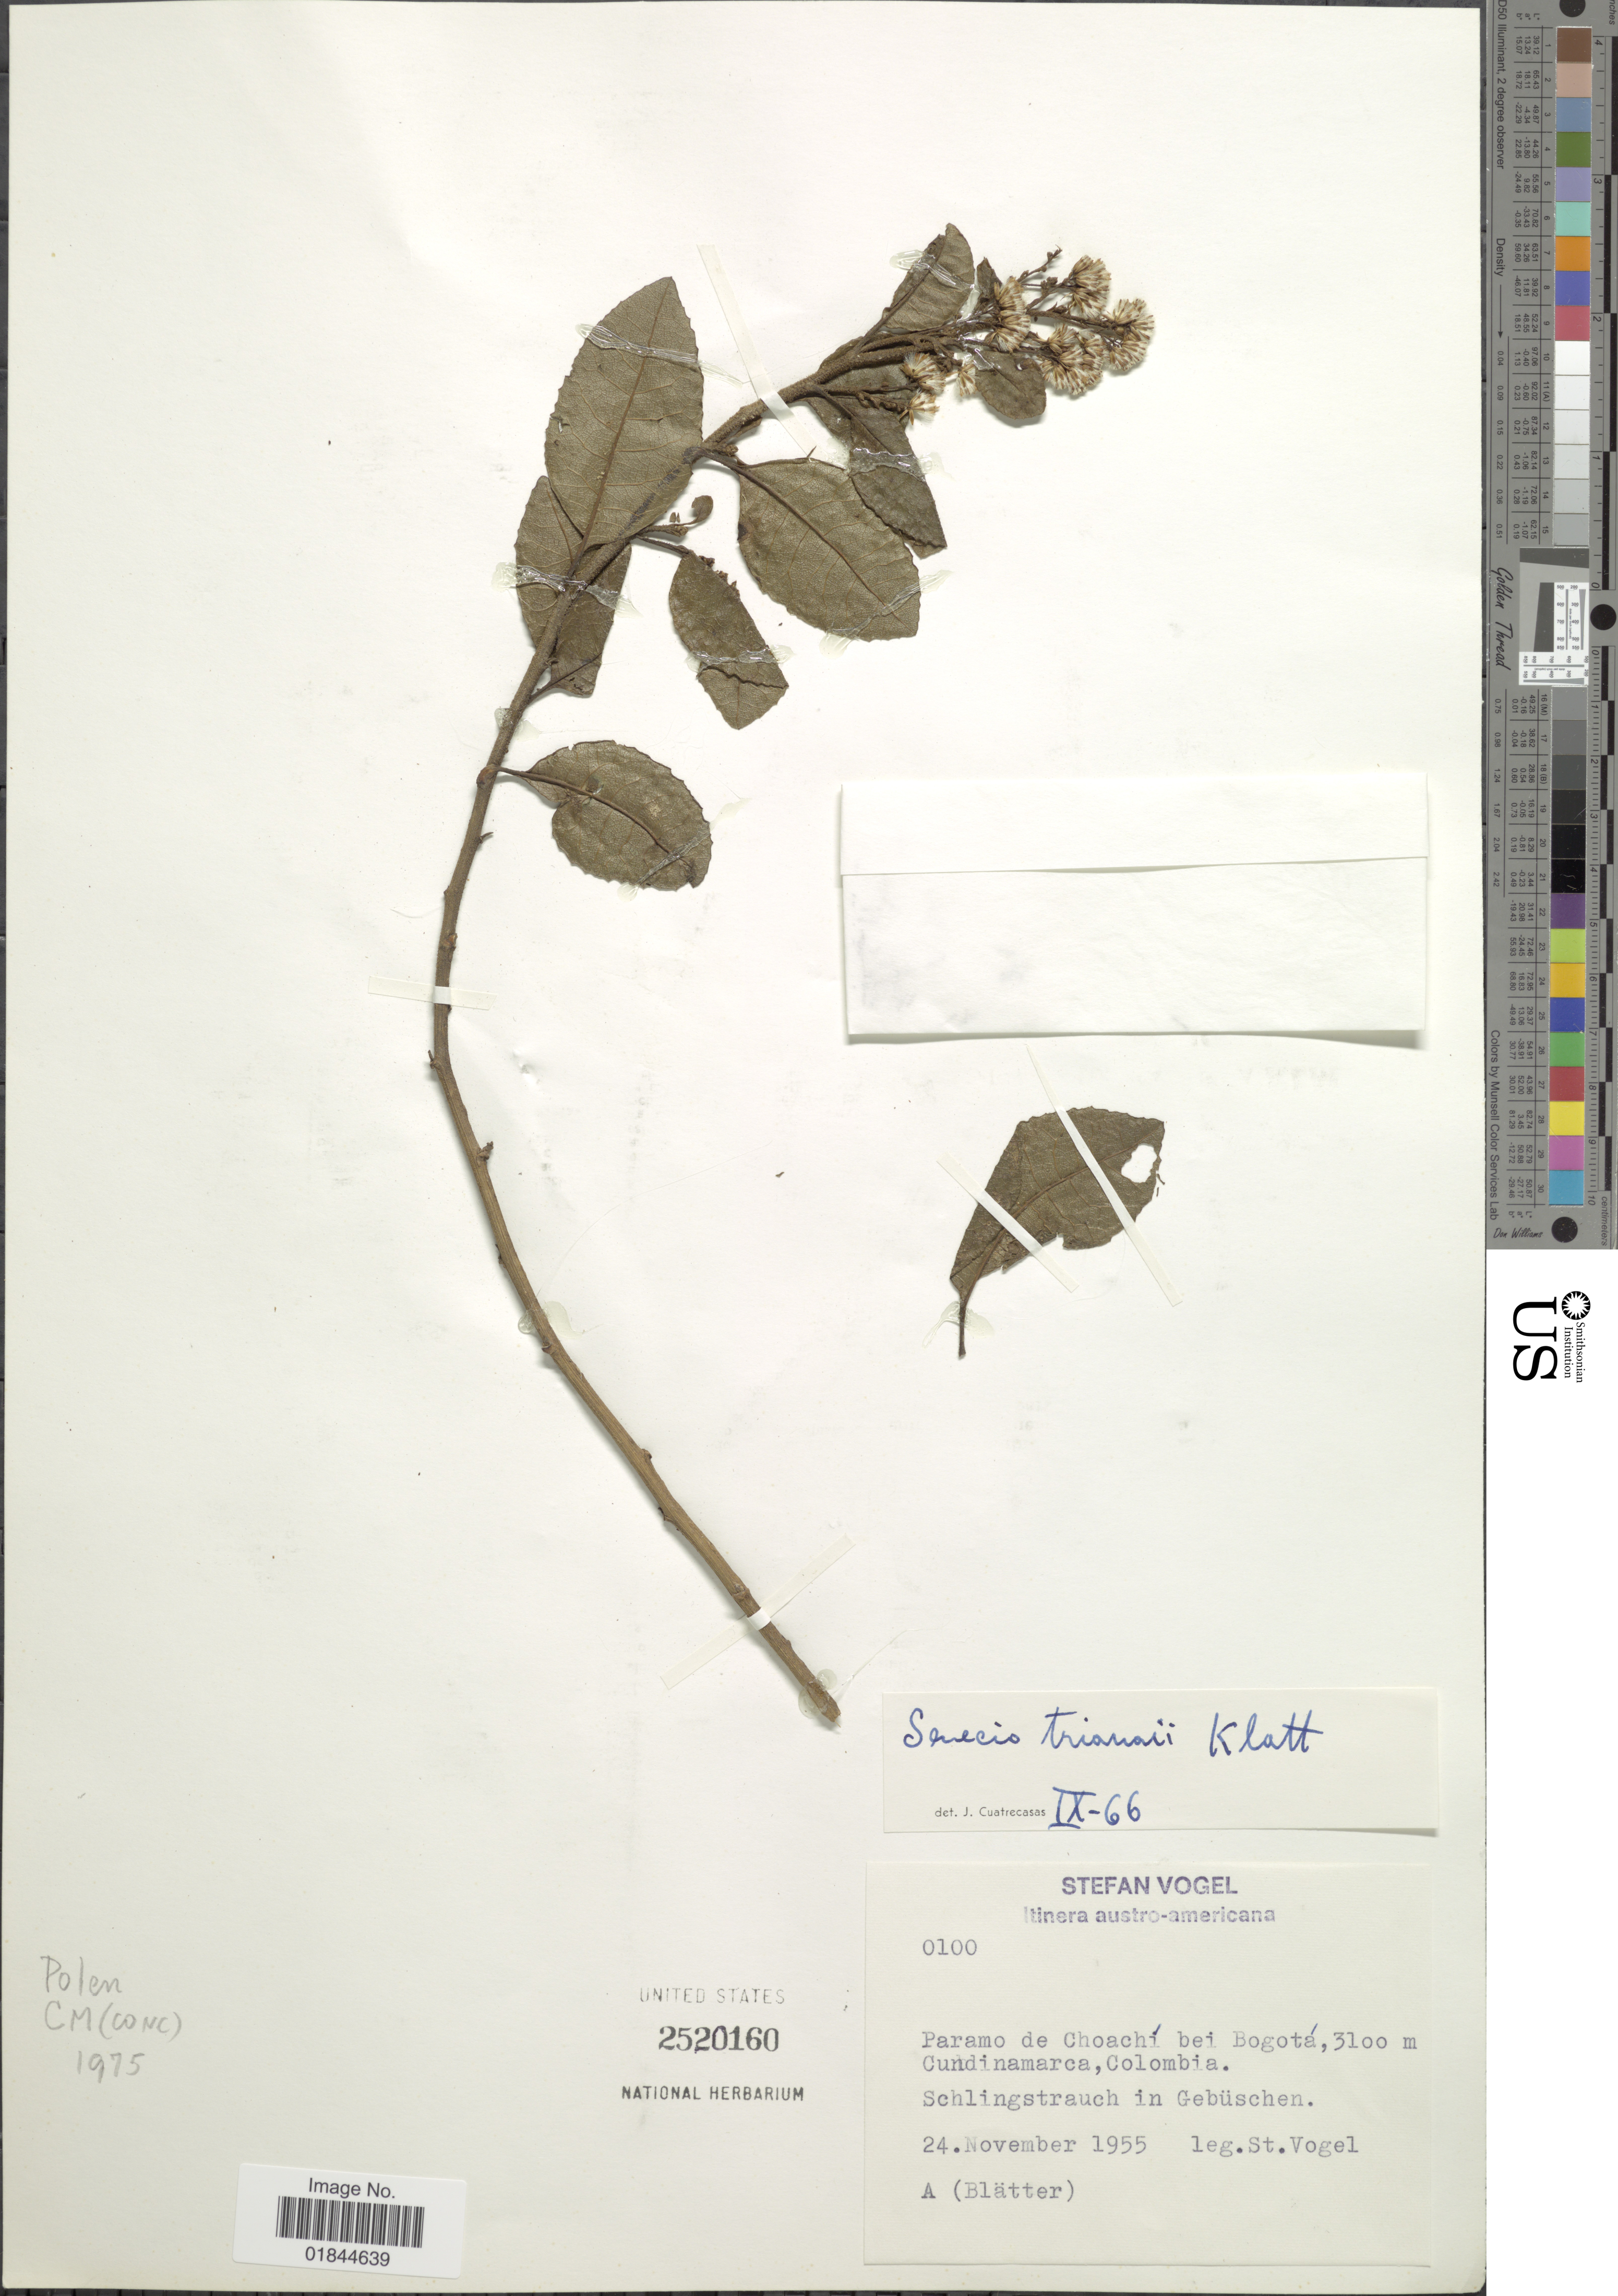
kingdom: Plantae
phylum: Tracheophyta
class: Magnoliopsida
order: Asterales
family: Asteraceae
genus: Pentacalia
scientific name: Pentacalia trianae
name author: (Klatt) Cuatrec.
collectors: S. Vogel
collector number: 0100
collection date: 1955-11-24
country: Colombia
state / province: Cundinamarca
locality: Paramo de Choachi bei Bogota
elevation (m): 3100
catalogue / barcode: US 2520160